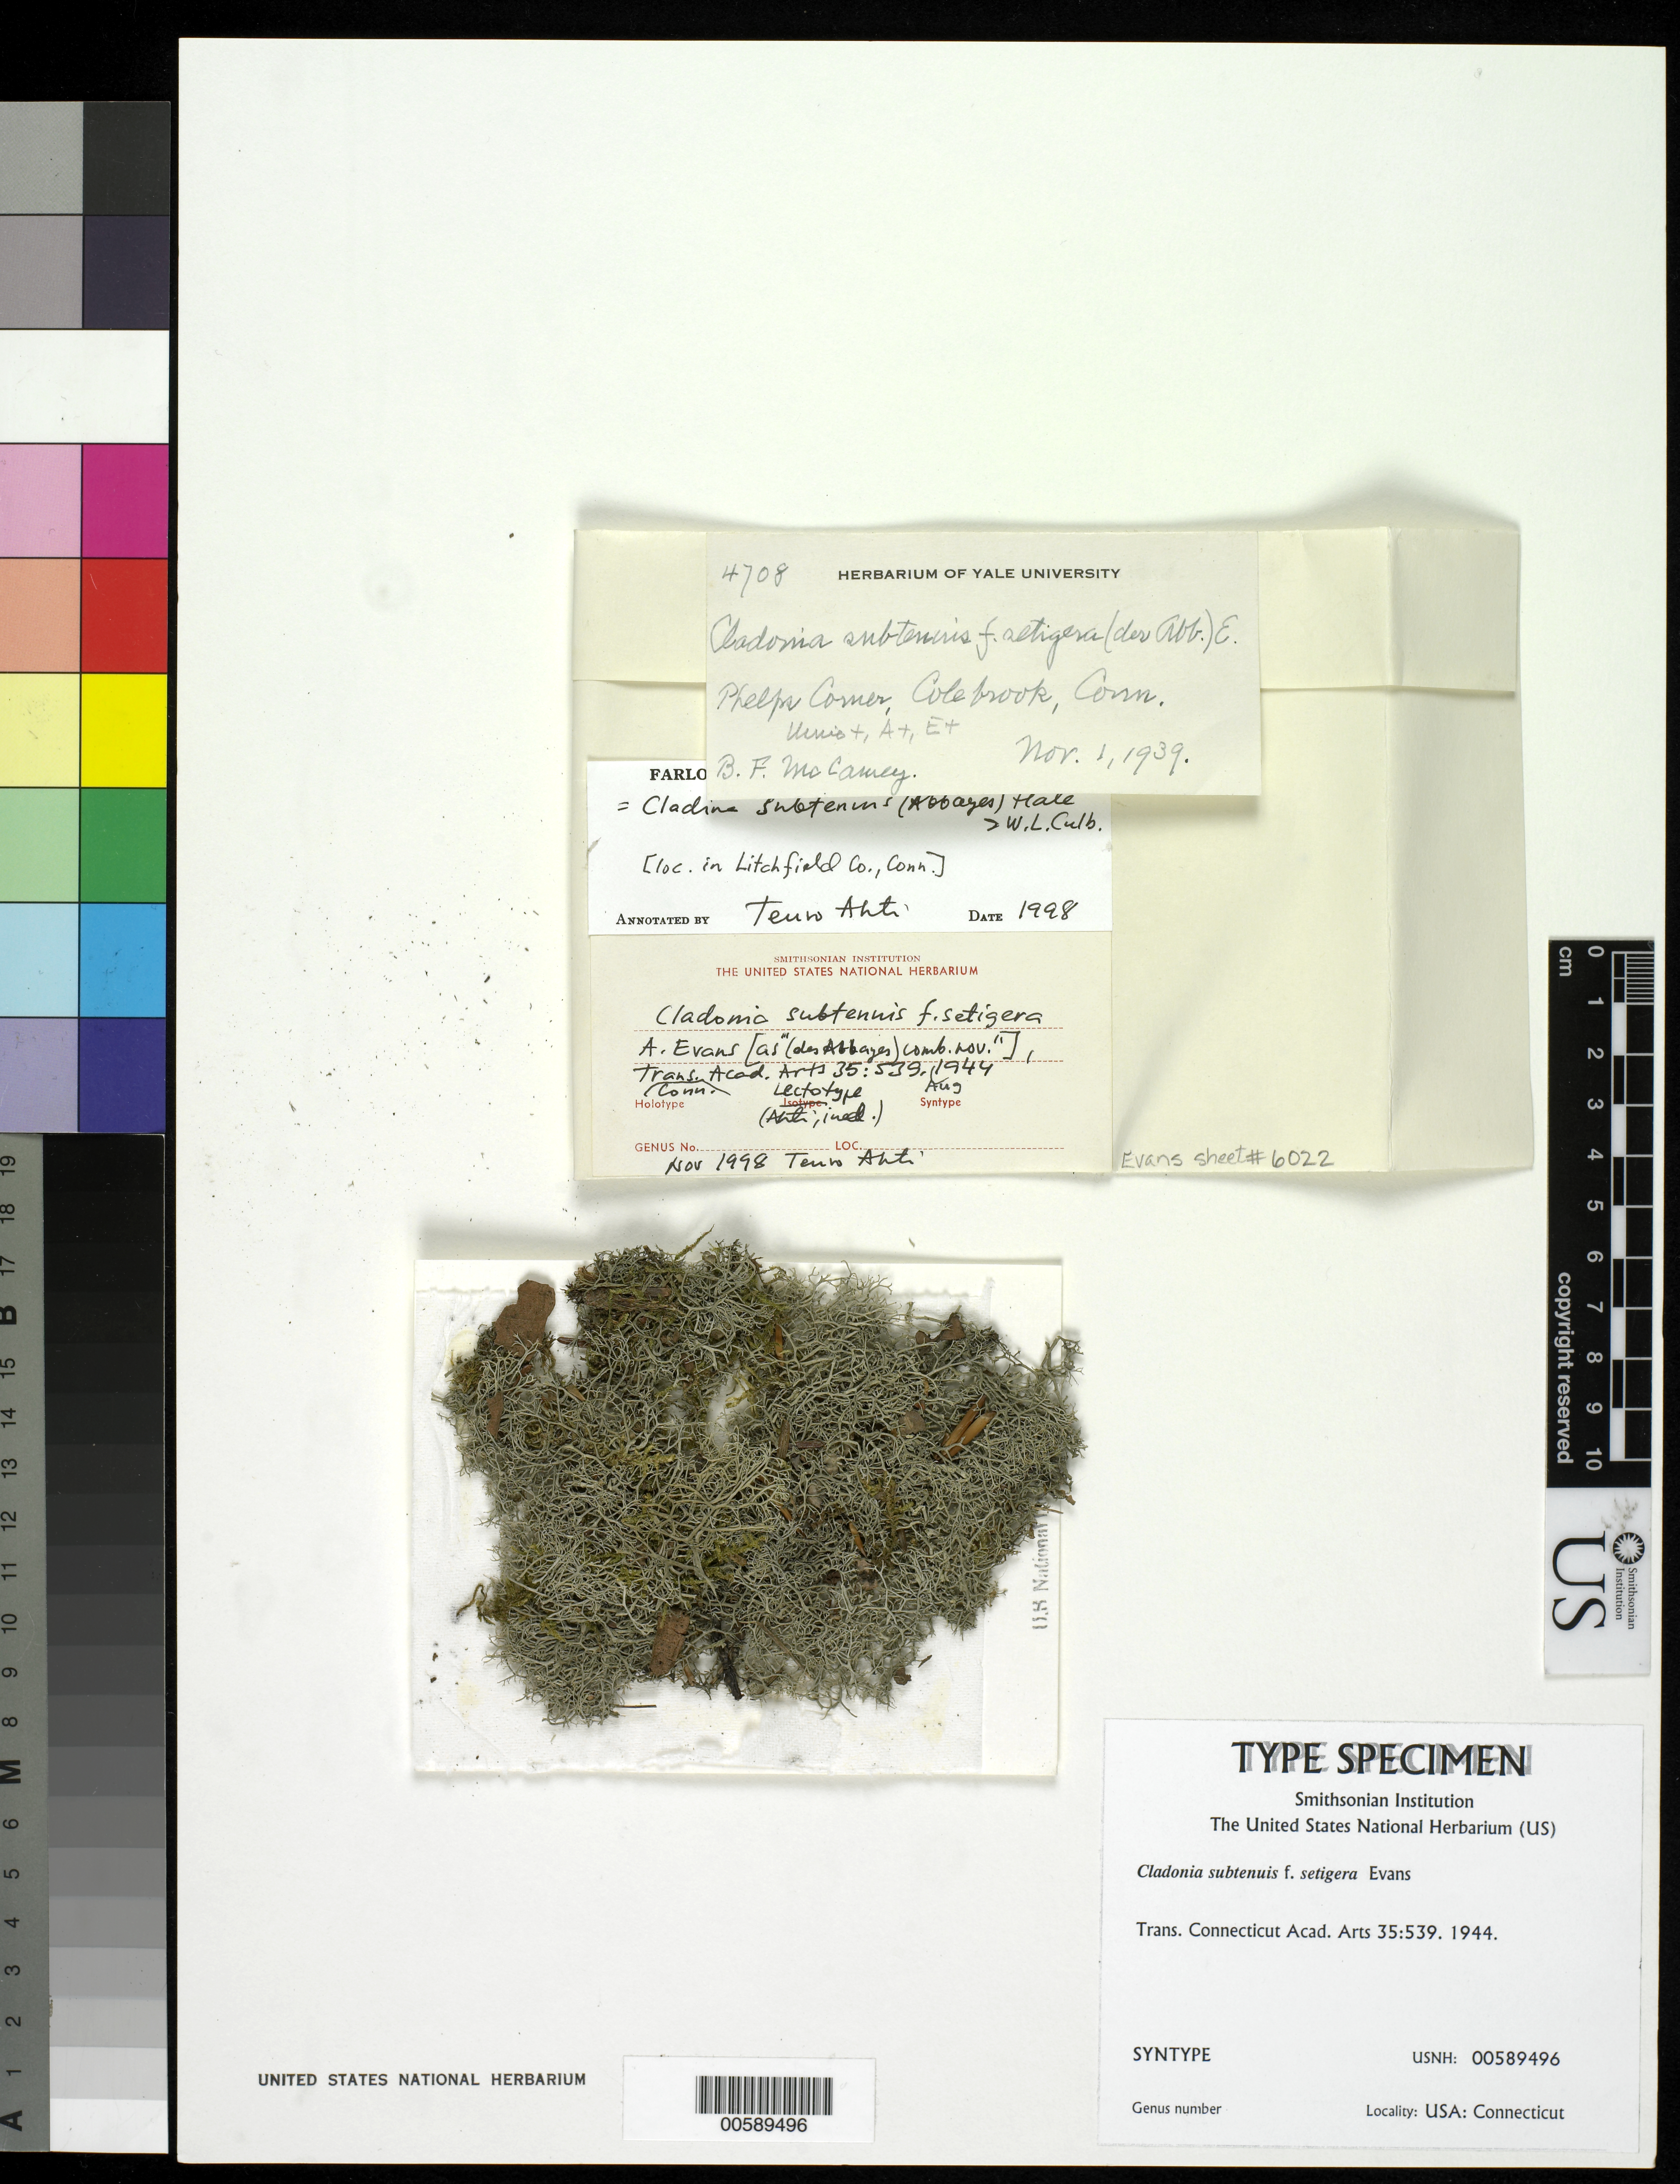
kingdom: Fungi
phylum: Ascomycota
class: Lecanoromycetes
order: Lecanorales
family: Cladoniaceae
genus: Cladonia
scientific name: Cladonia subtenuis f. setigera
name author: A. Evans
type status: Syntype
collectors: A. W. Evans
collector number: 4708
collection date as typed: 01 Nov 1939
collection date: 1939-11-01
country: United States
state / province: Connecticut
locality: Phelps Corner, Colebrook.